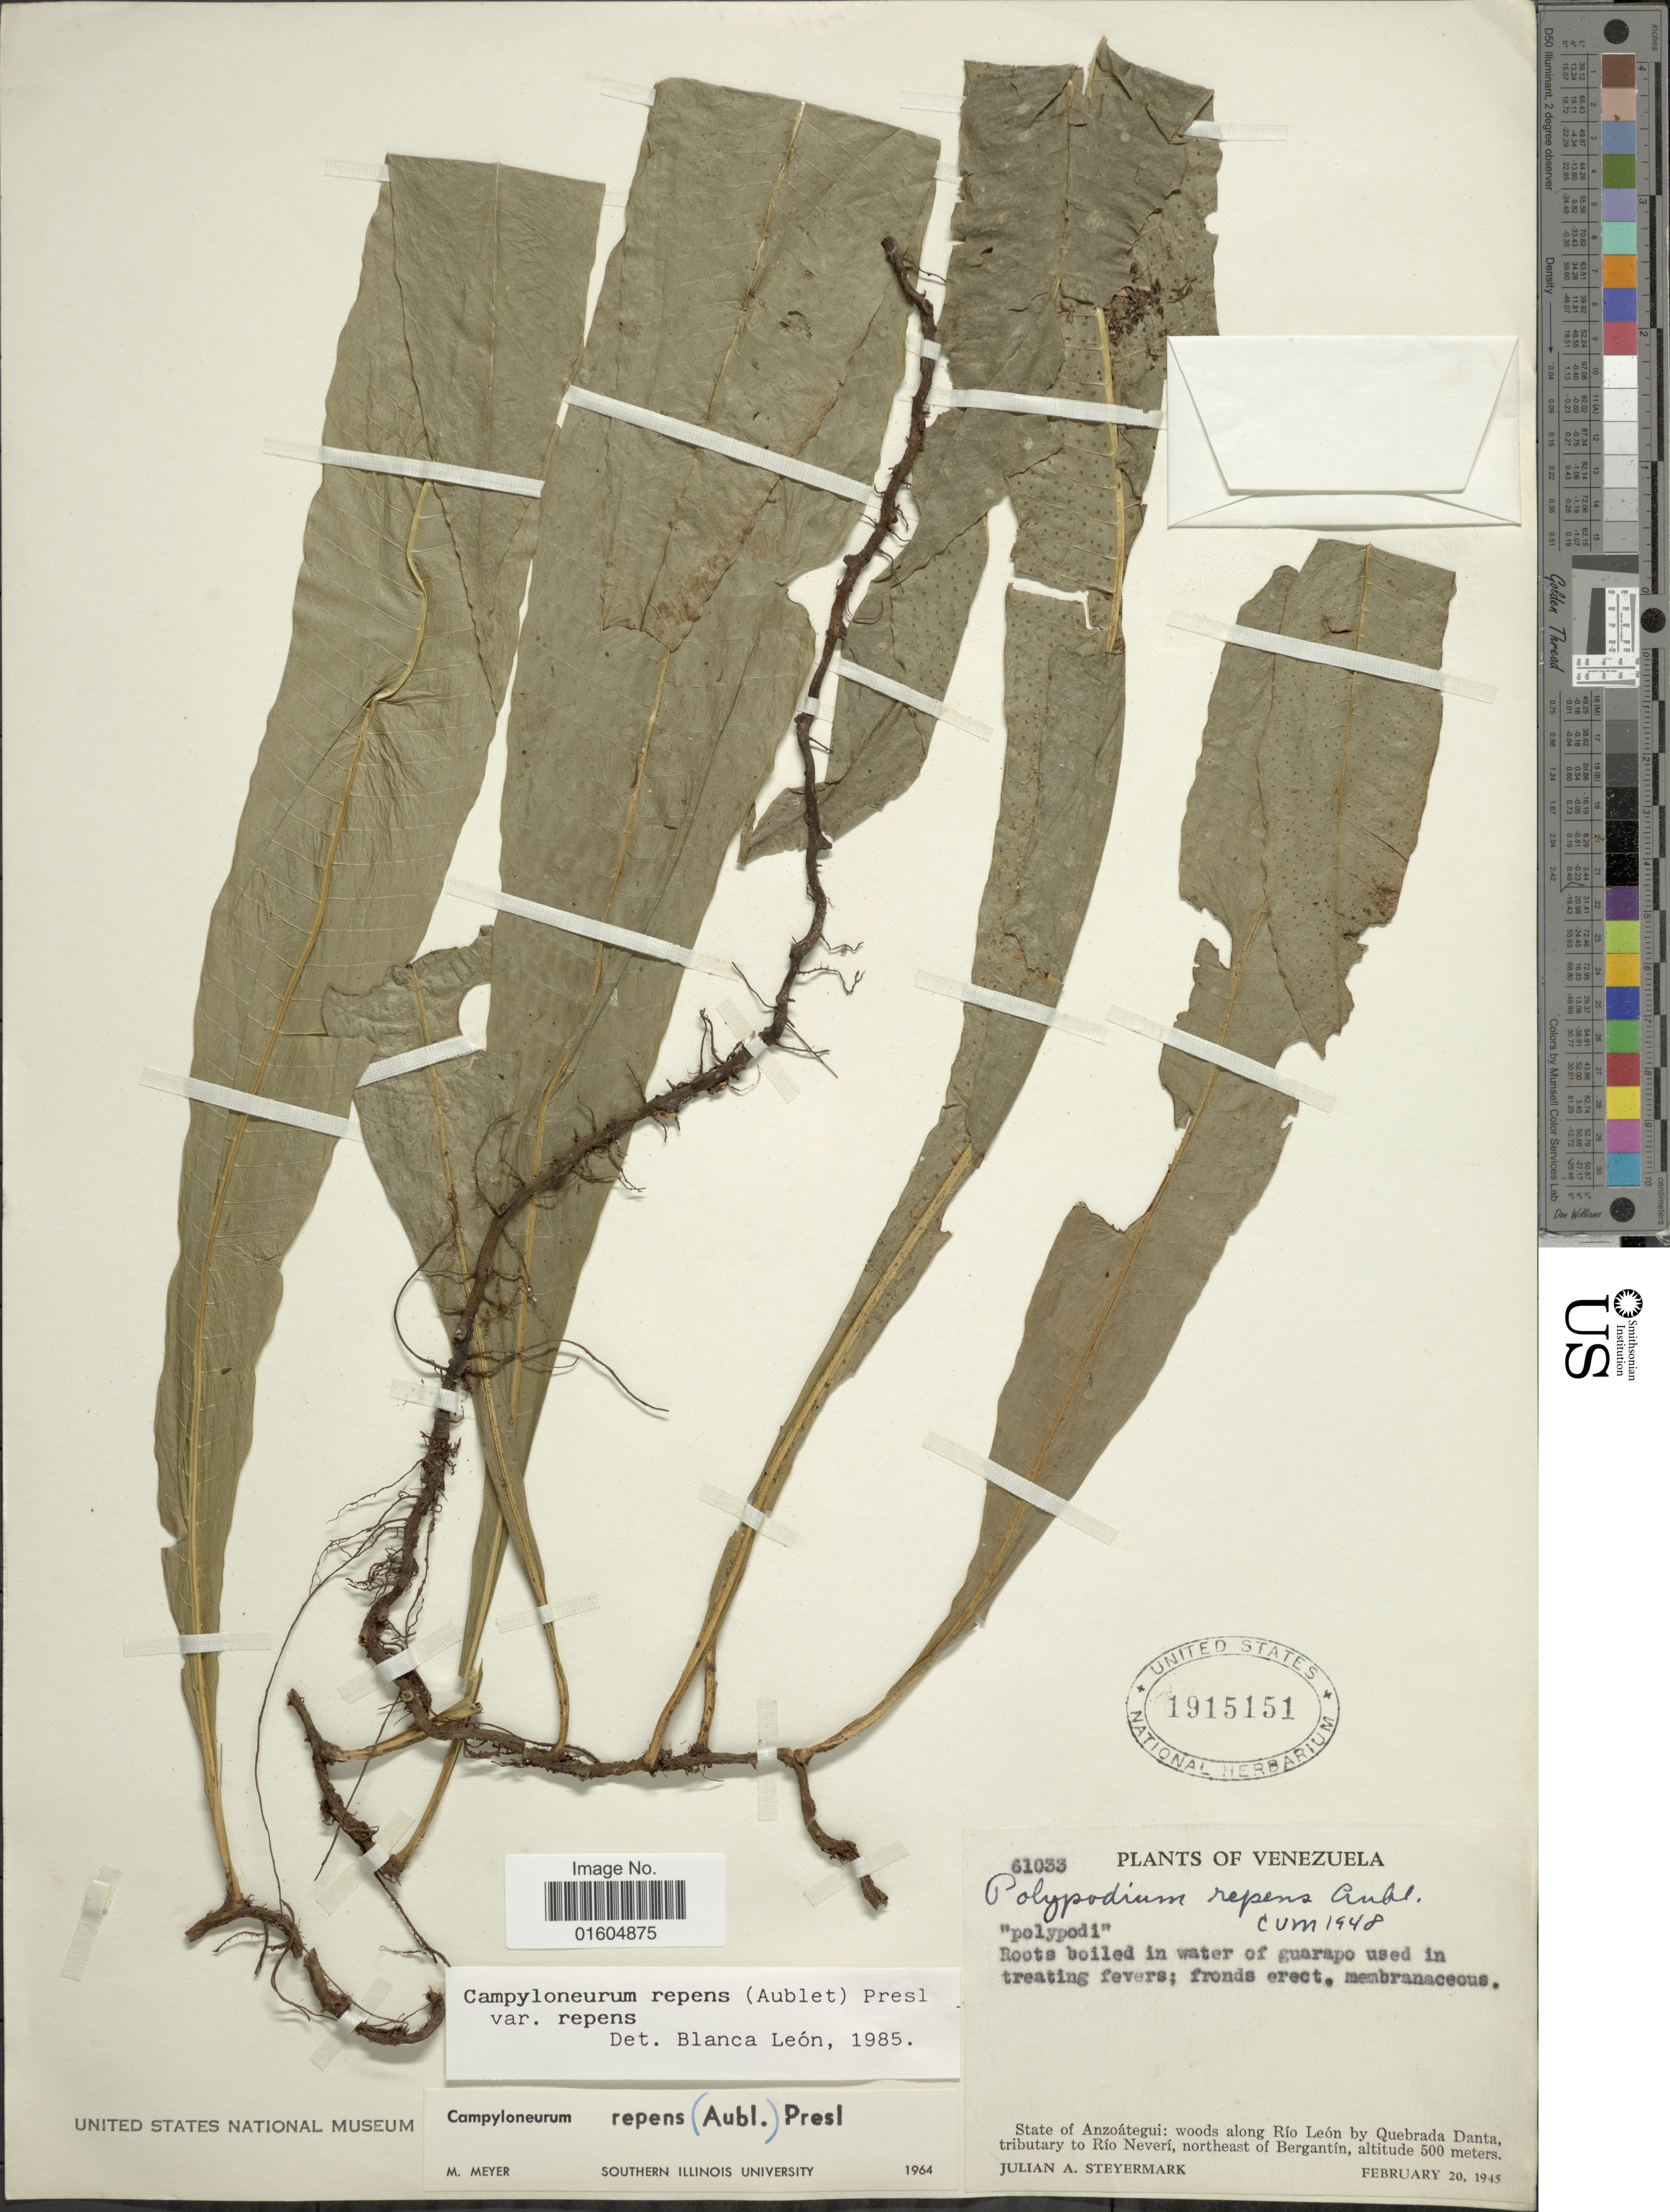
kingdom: Plantae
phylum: Tracheophyta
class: Polypodiopsida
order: Polypodiales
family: Polypodiaceae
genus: Campyloneurum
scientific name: Campyloneurum repens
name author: (Aubl.) C. Presl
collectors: J. Steyermark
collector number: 61033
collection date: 1945-02-20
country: Venezuela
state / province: Anzoategui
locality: Venezuela. State of Anzoategui: woods along Rio Leon by Quebrada Danta, tributary to Rio Neveri, northeast of Bergantin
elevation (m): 500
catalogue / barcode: US 1915151